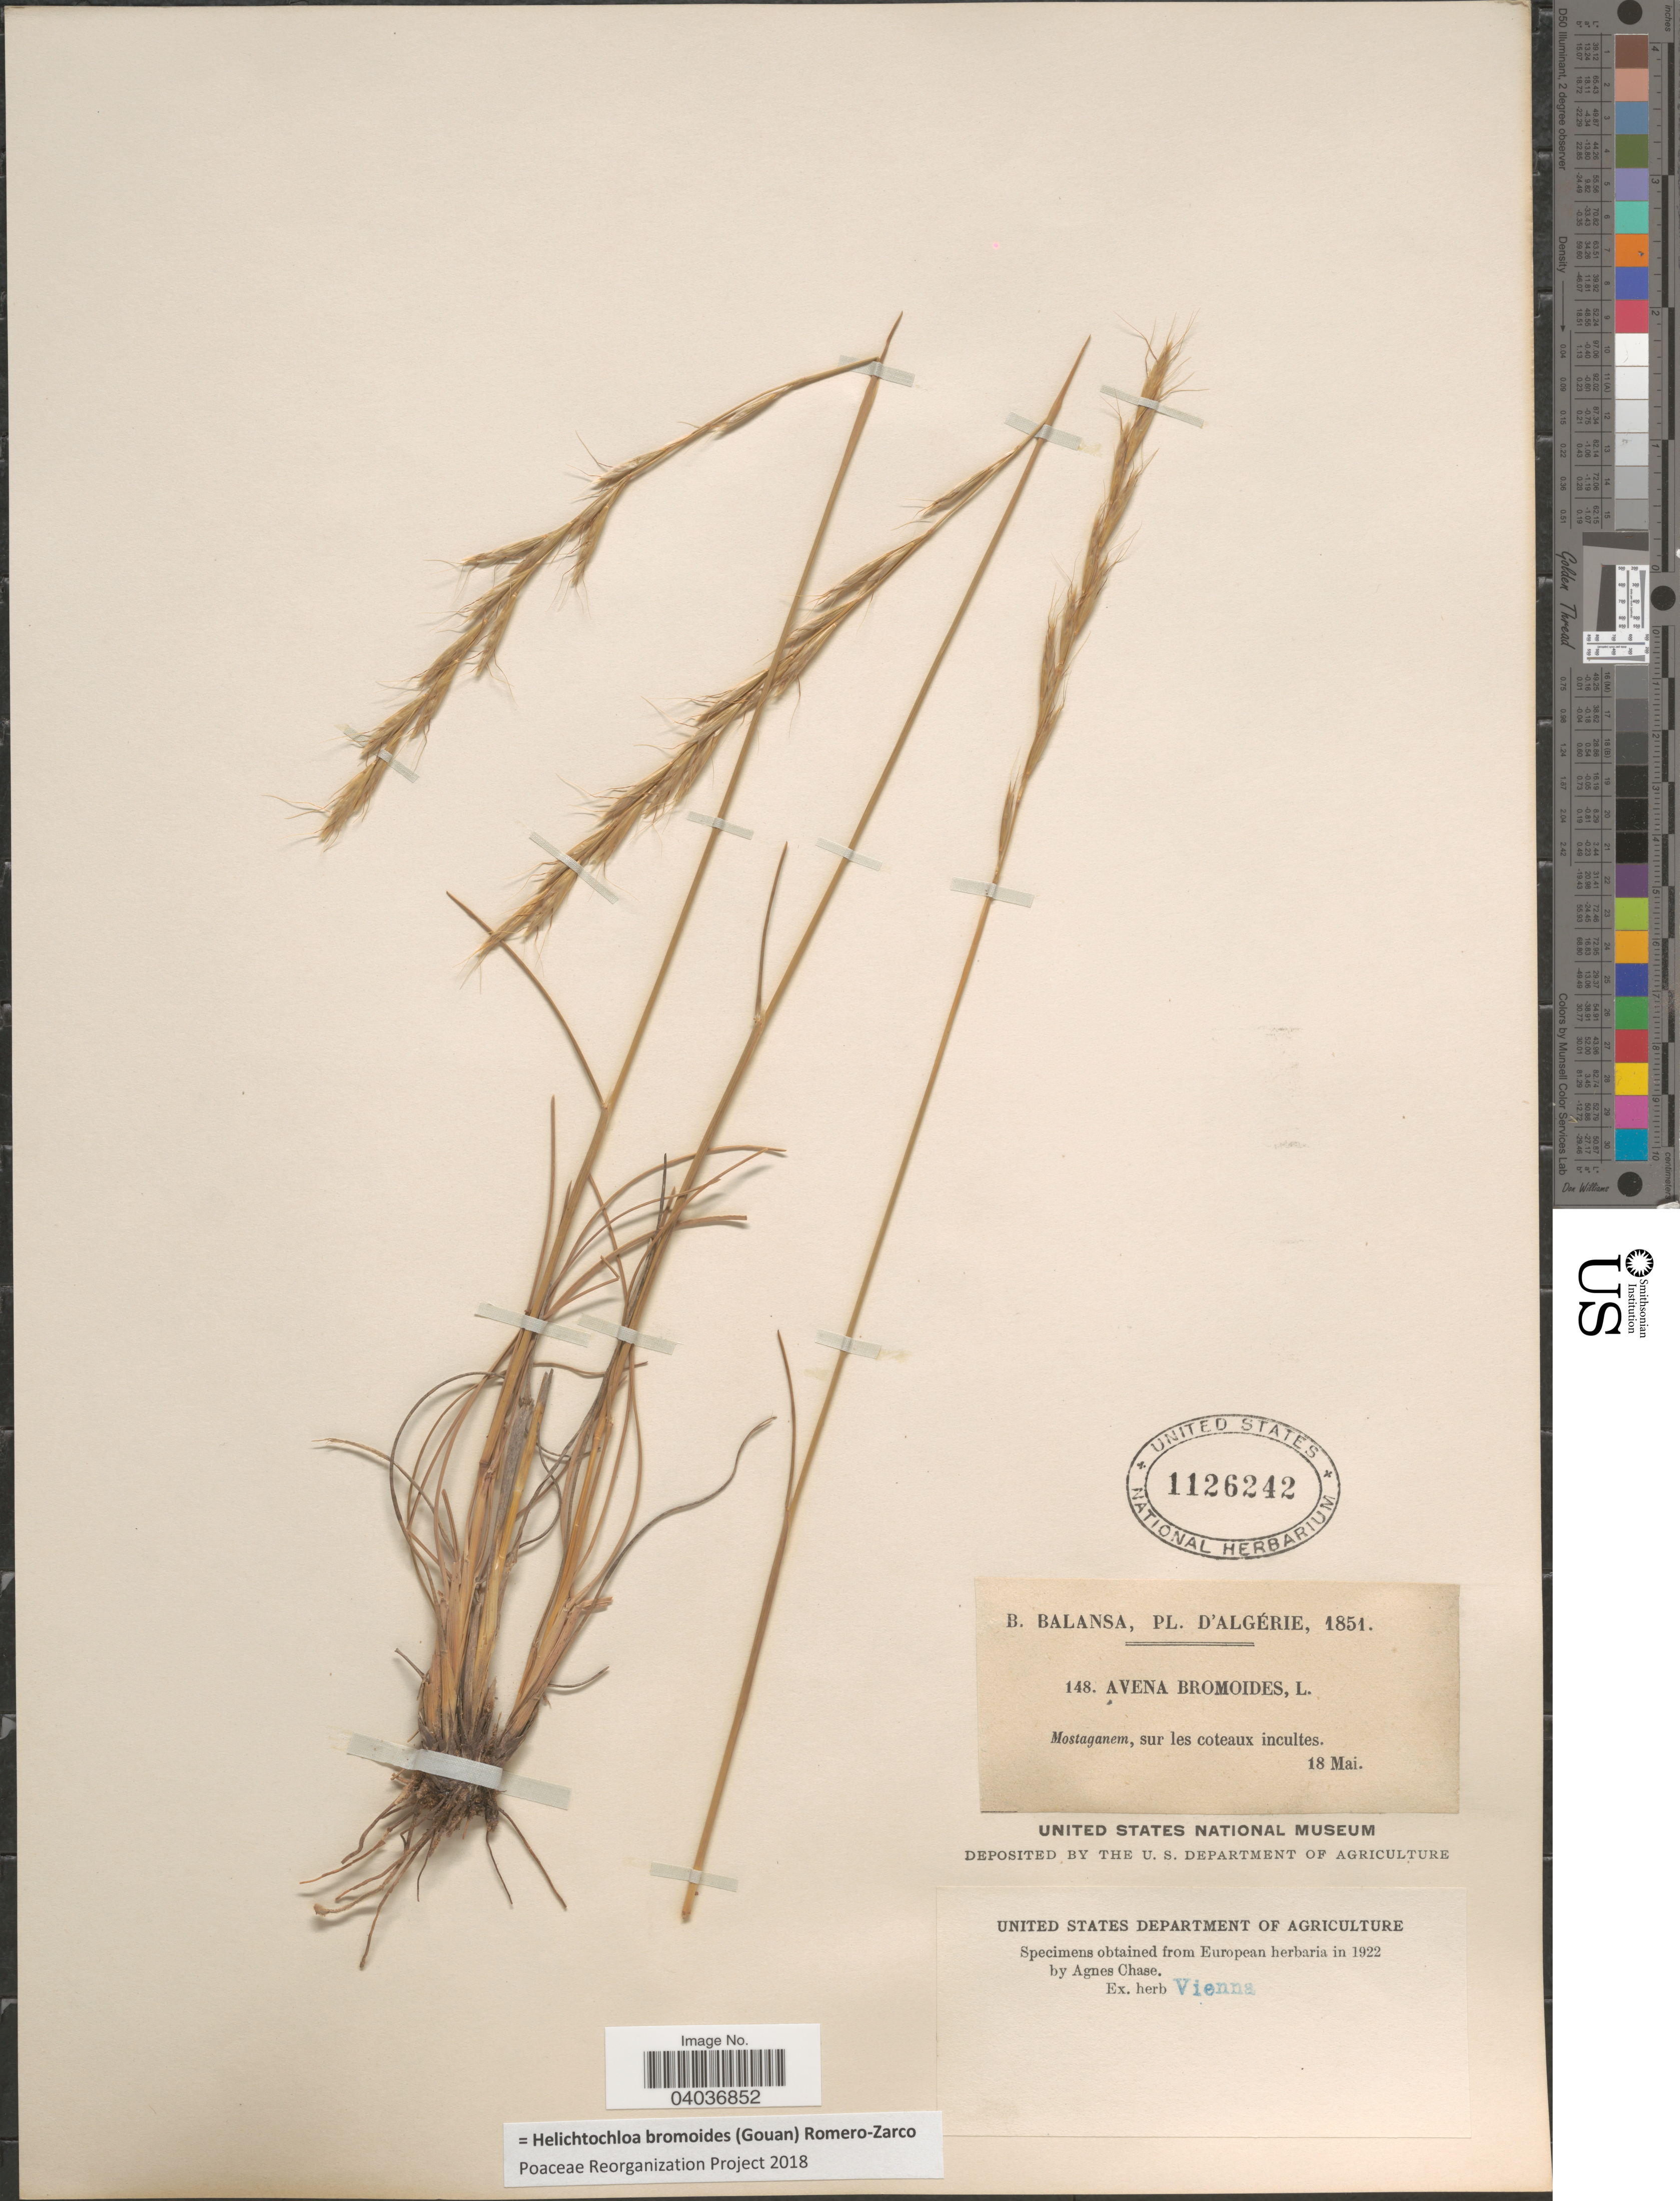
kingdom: Plantae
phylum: Tracheophyta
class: Liliopsida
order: Poales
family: Poaceae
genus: Helictochloa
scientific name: Helictochloa bromoides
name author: (Gouan) Romero-Zarco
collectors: B. Balansa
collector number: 148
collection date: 1851-05-18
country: Algeria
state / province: Mostaganem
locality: Sur les coteaux incultes.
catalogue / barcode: US 1126242